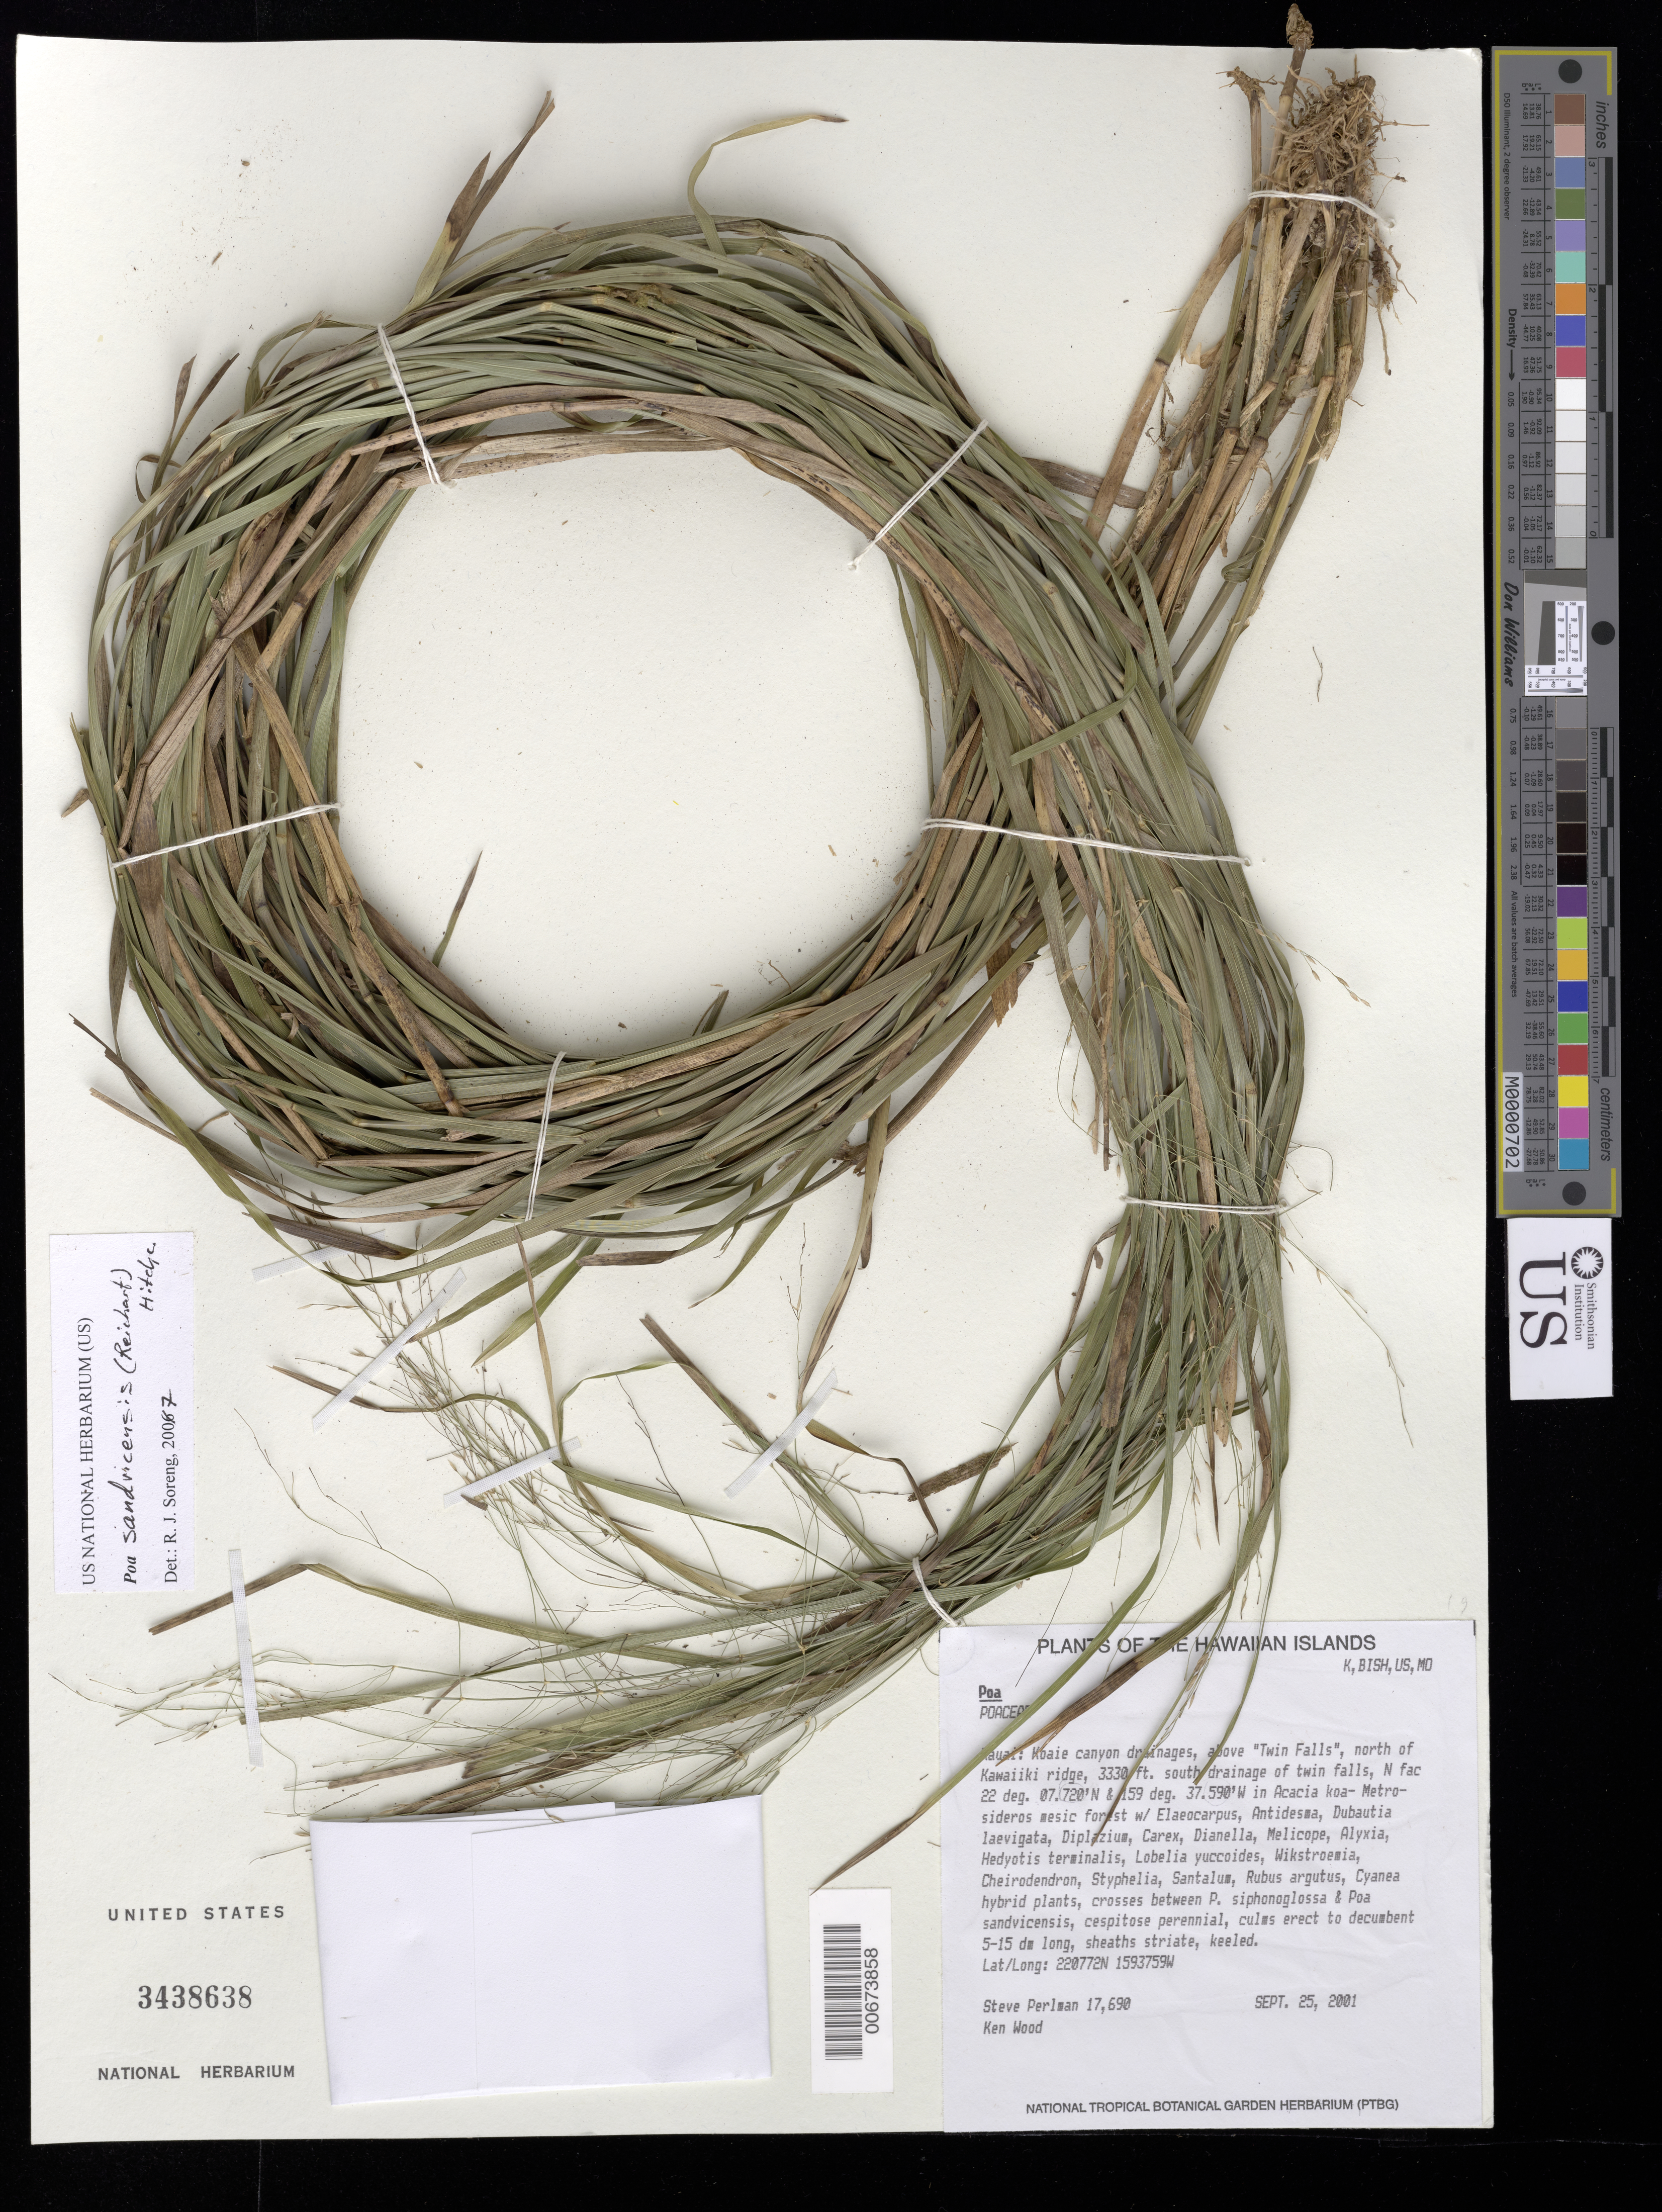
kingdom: Plantae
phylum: Tracheophyta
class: Liliopsida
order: Poales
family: Poaceae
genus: Poa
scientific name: Poa sandvicensis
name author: (Reich) Hitchc.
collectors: S. P. Perlman & K. Wood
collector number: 17690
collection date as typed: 25 sep 2001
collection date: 2001-09-25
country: United States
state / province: Hawaii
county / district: Kaui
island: Kaua'i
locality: Koaie canyon drainages, above "Twin Falls", north of Kawaiiki ridge, south drainage of twin falls, N facing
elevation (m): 1015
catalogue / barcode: US 3438638